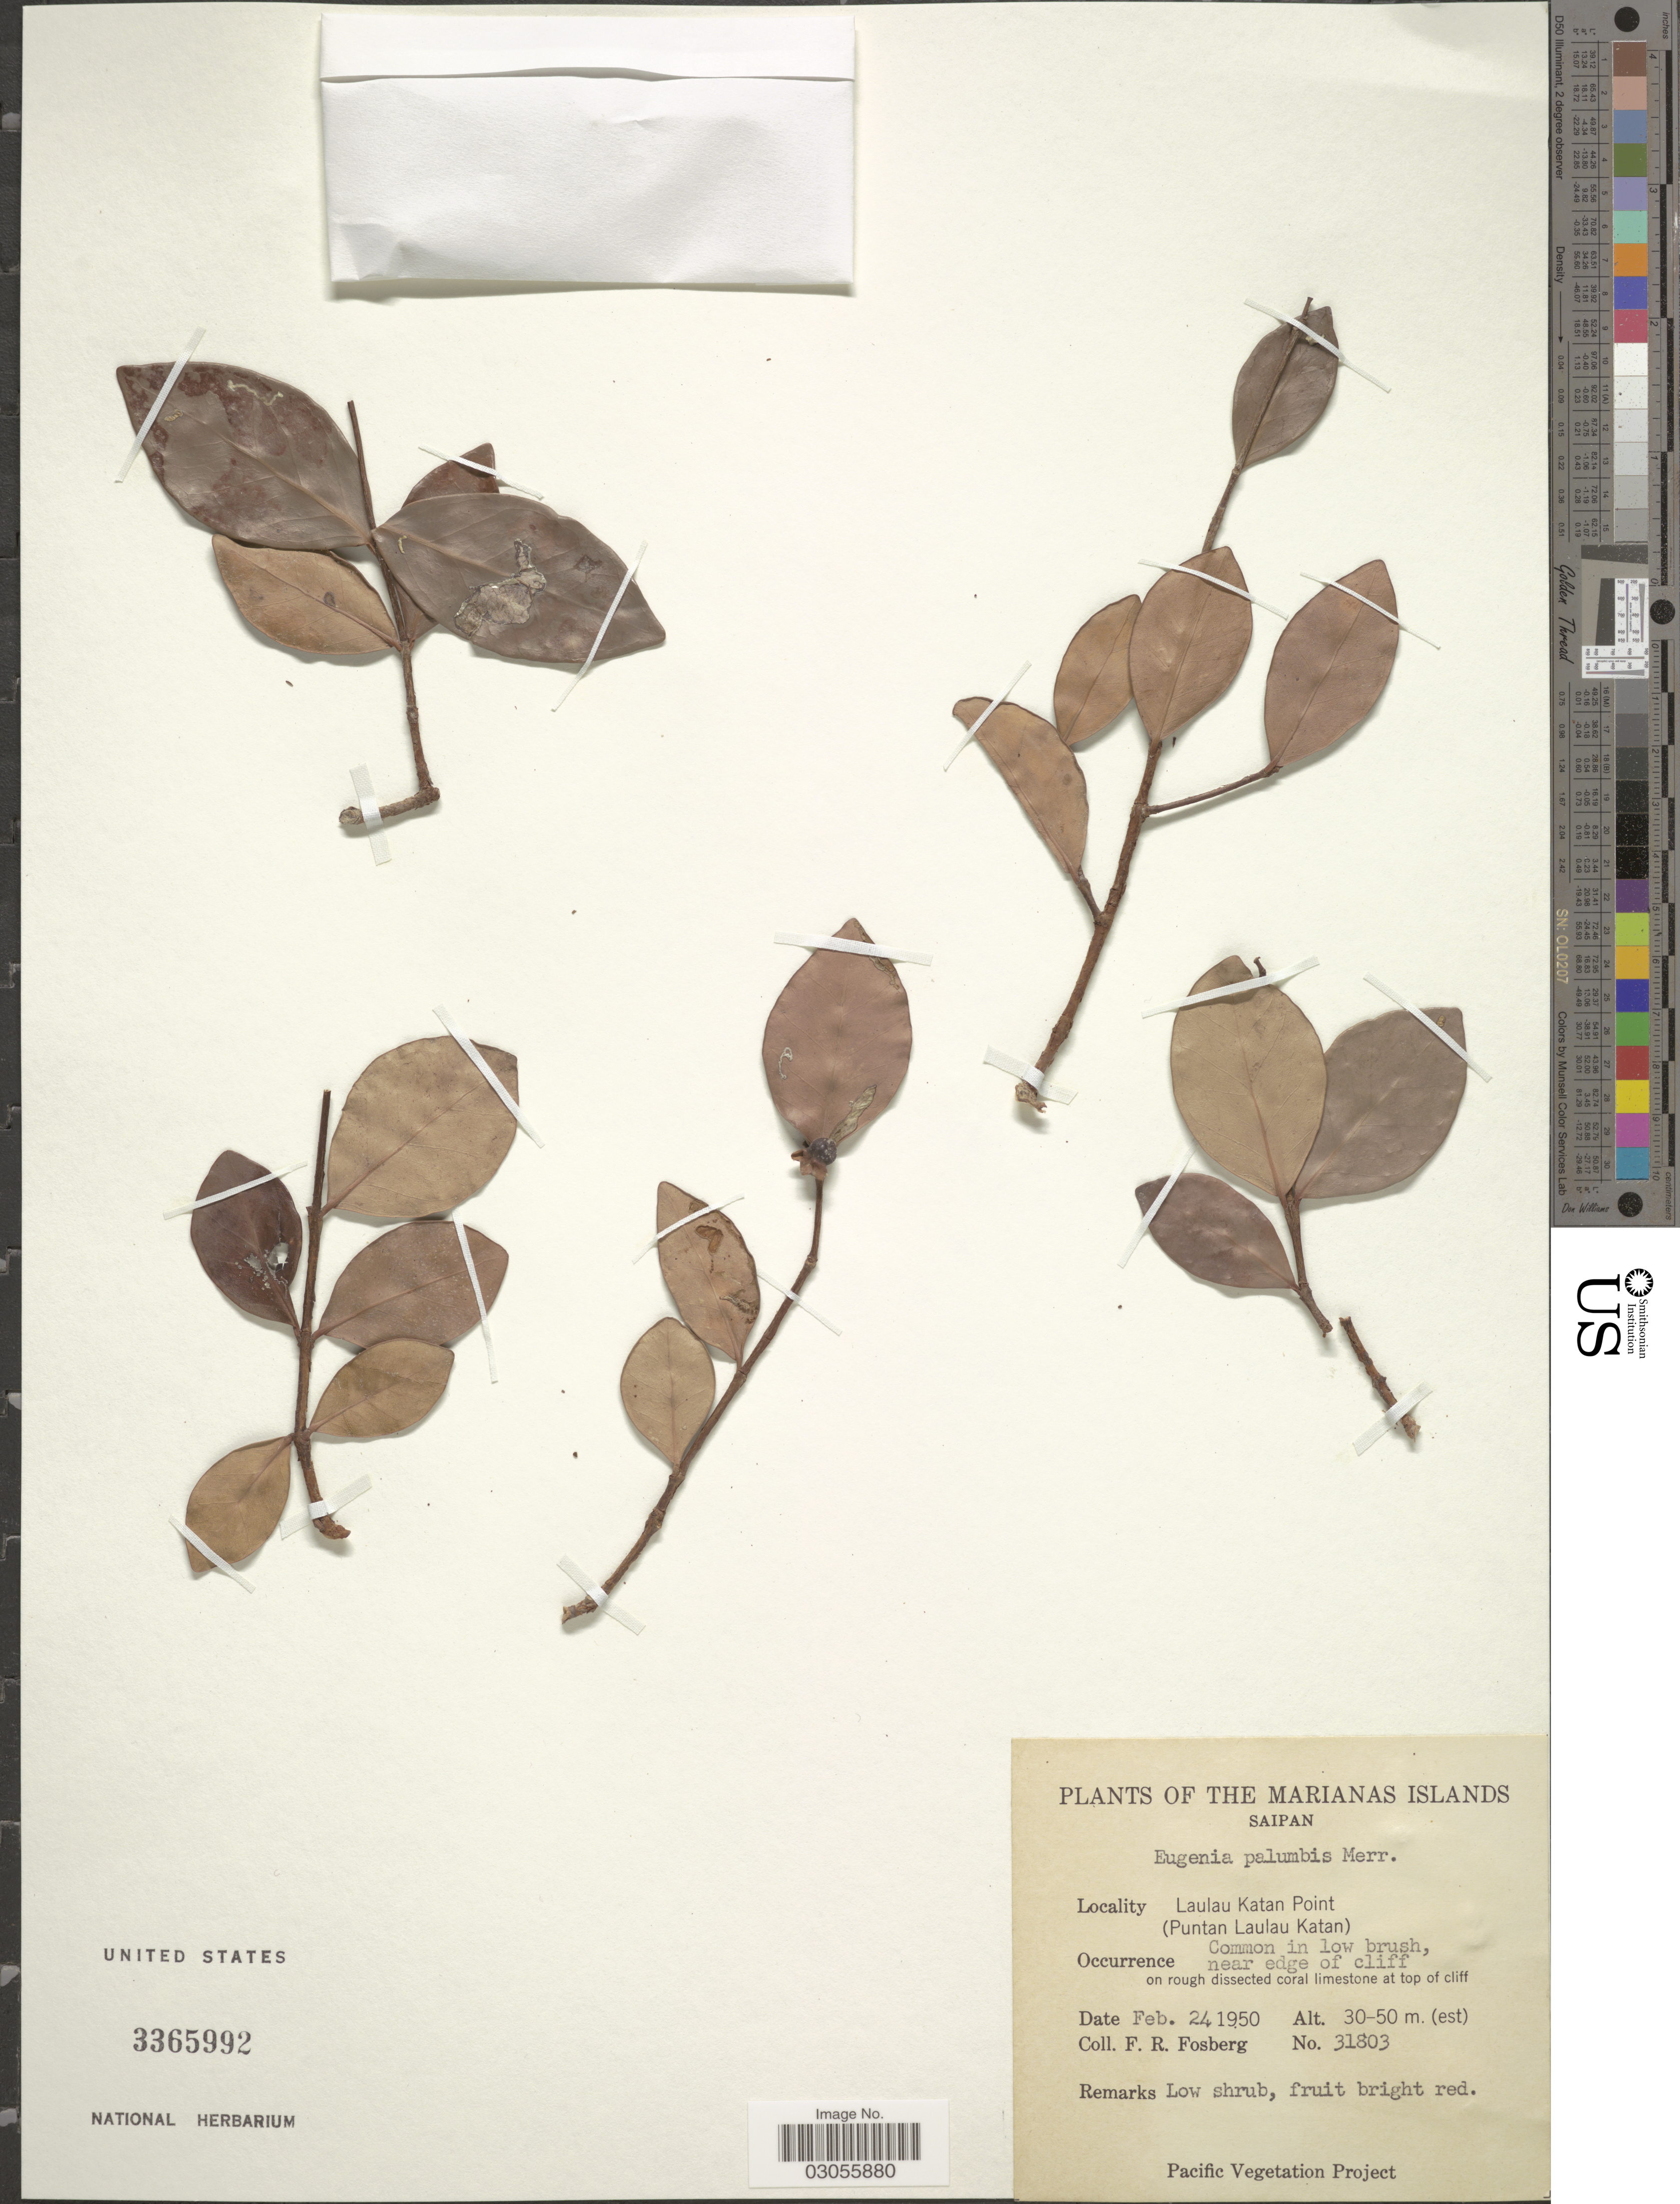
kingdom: Plantae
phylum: Tracheophyta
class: Magnoliopsida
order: Myrtales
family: Myrtaceae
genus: Eugenia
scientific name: Eugenia palumbis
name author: Merr.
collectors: F. R. Fosberg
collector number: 31803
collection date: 1950-02-24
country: Northern Mariana Islands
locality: Marianas Islands. Saipan. Laulau Katan Point (Puntan Laulau Katan).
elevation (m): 30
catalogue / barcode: US 3365992